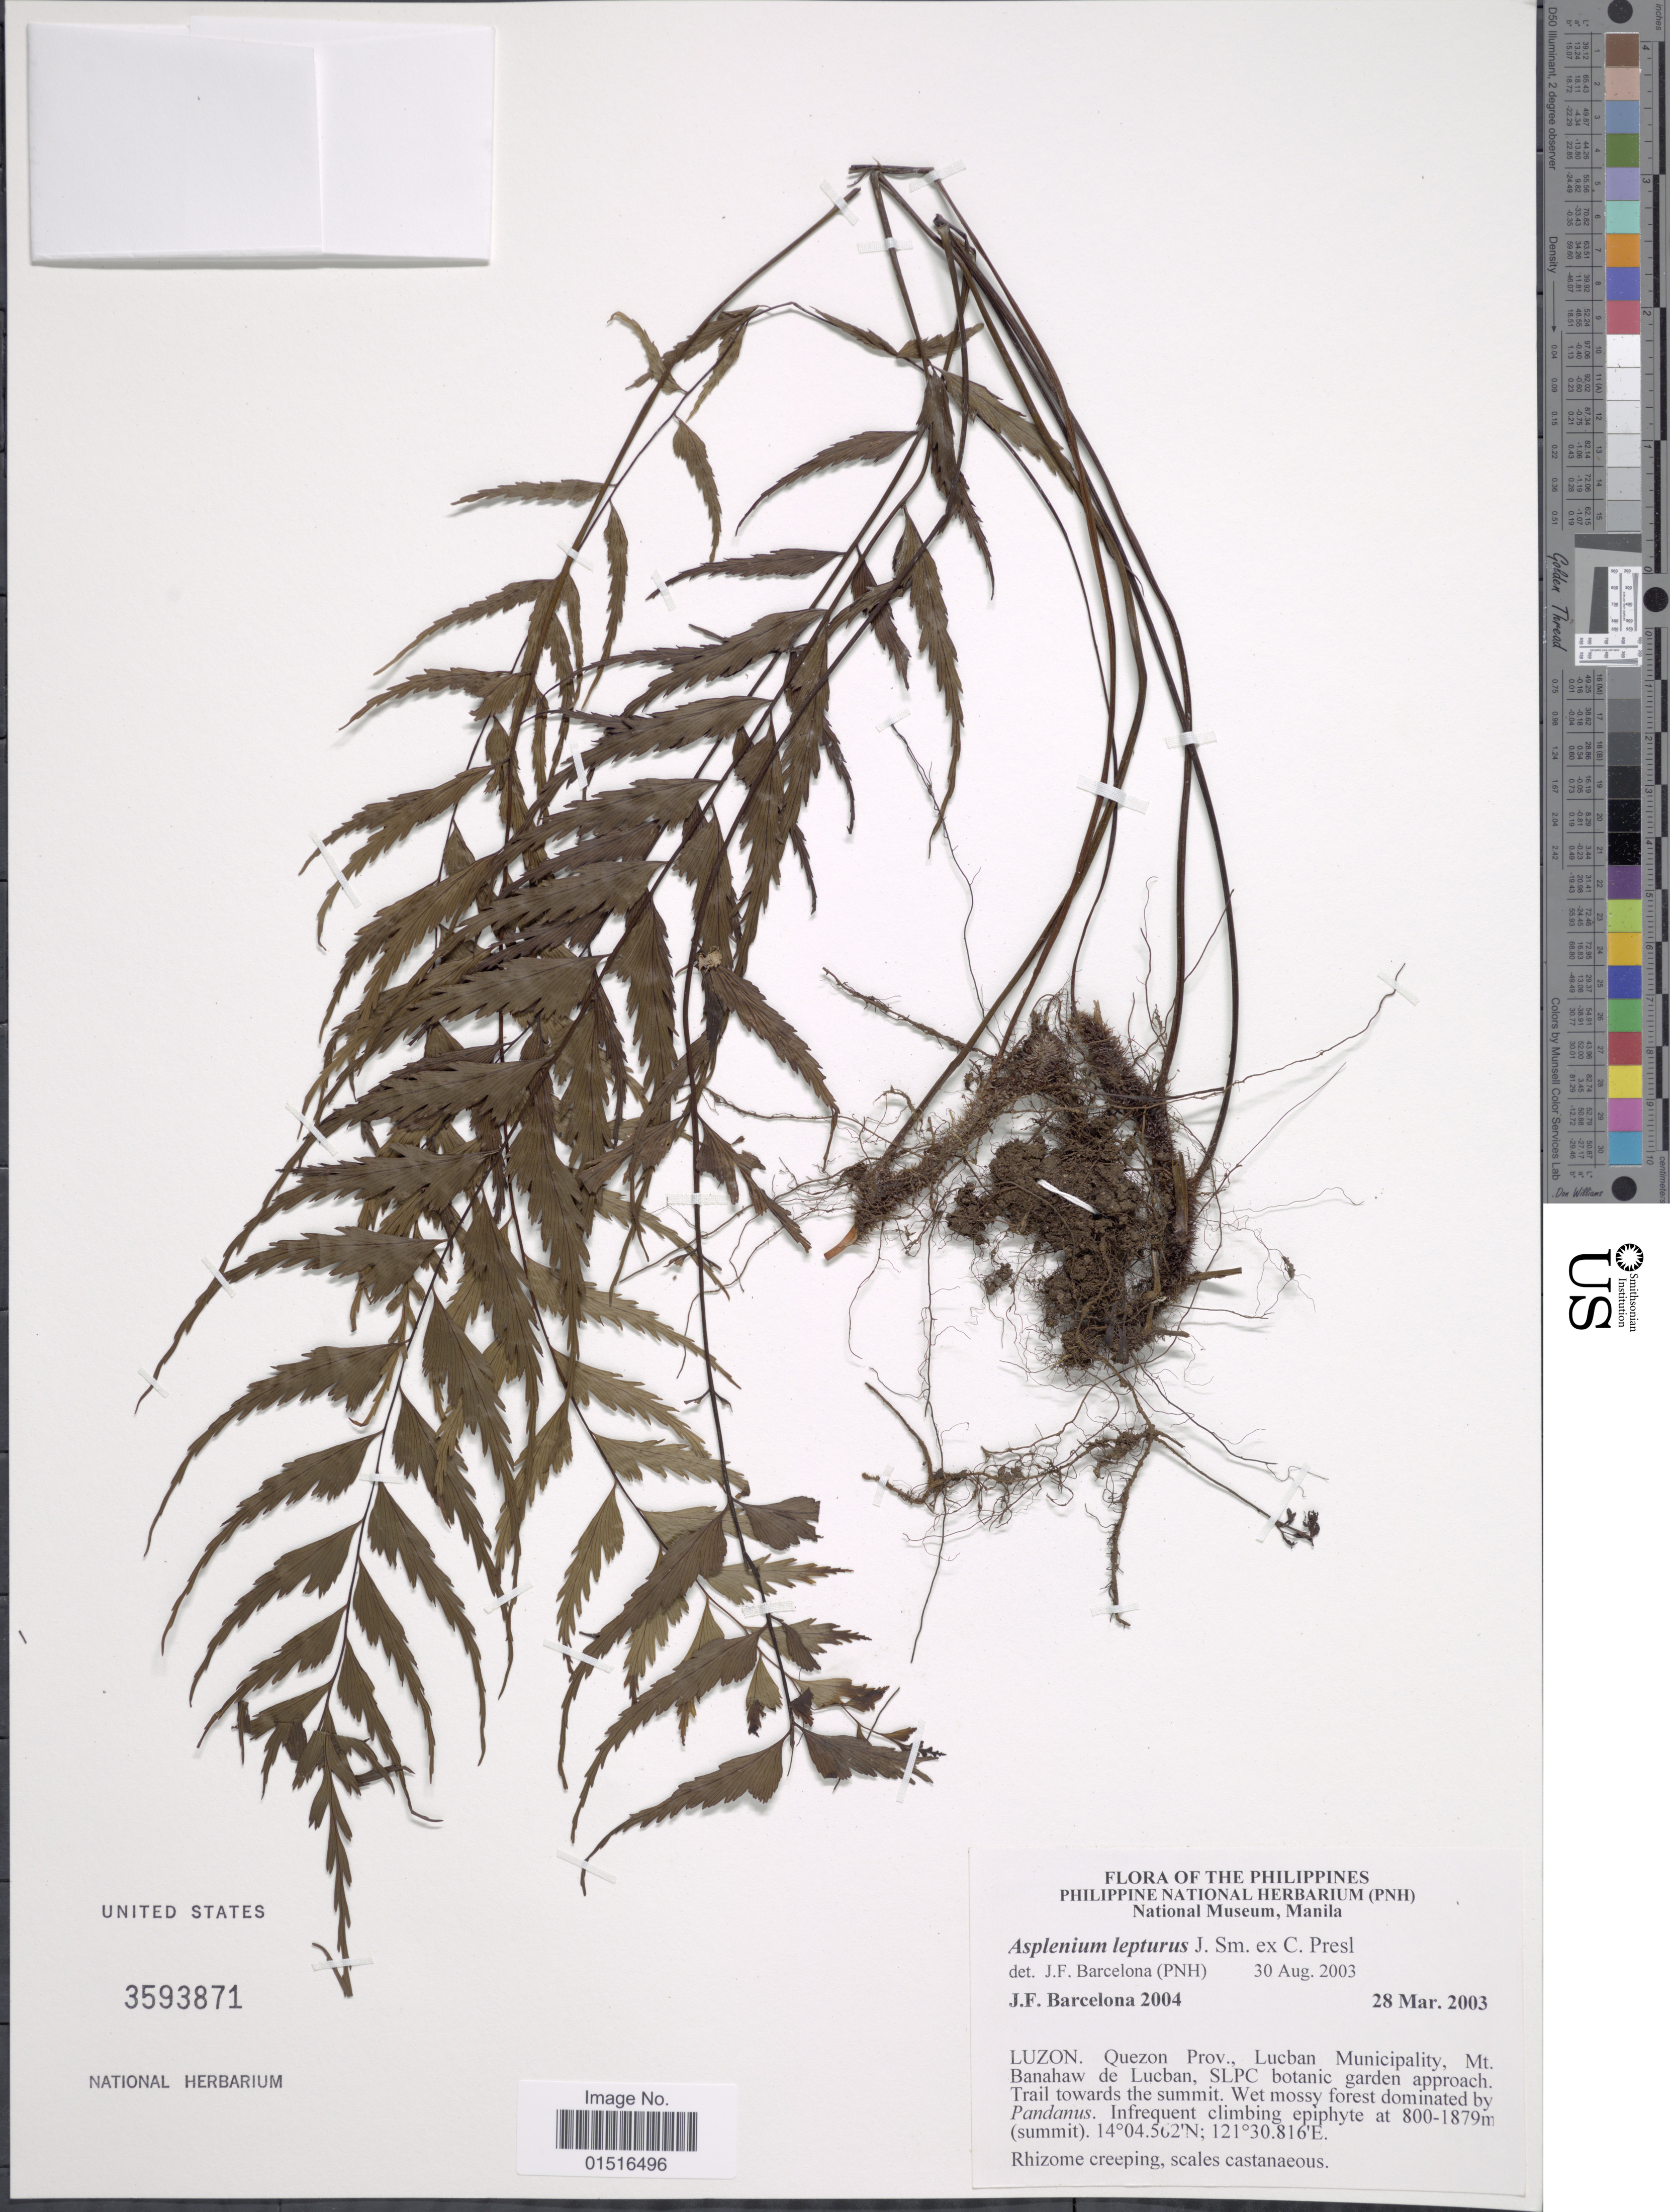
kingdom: Plantae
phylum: Tracheophyta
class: Polypodiopsida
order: Polypodiales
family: Aspleniaceae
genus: Asplenium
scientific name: Asplenium lepturus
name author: J. Sm. ex C. Presl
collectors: J. F. Barcelona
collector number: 2004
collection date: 2003-03-28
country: Philippines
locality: Luzon, Quezon Prov., Lucban Municipality, Mt. Banahaw de Lucban, SLPC botanic garden approach, Trail towards the summit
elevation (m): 800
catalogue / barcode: US 3593871